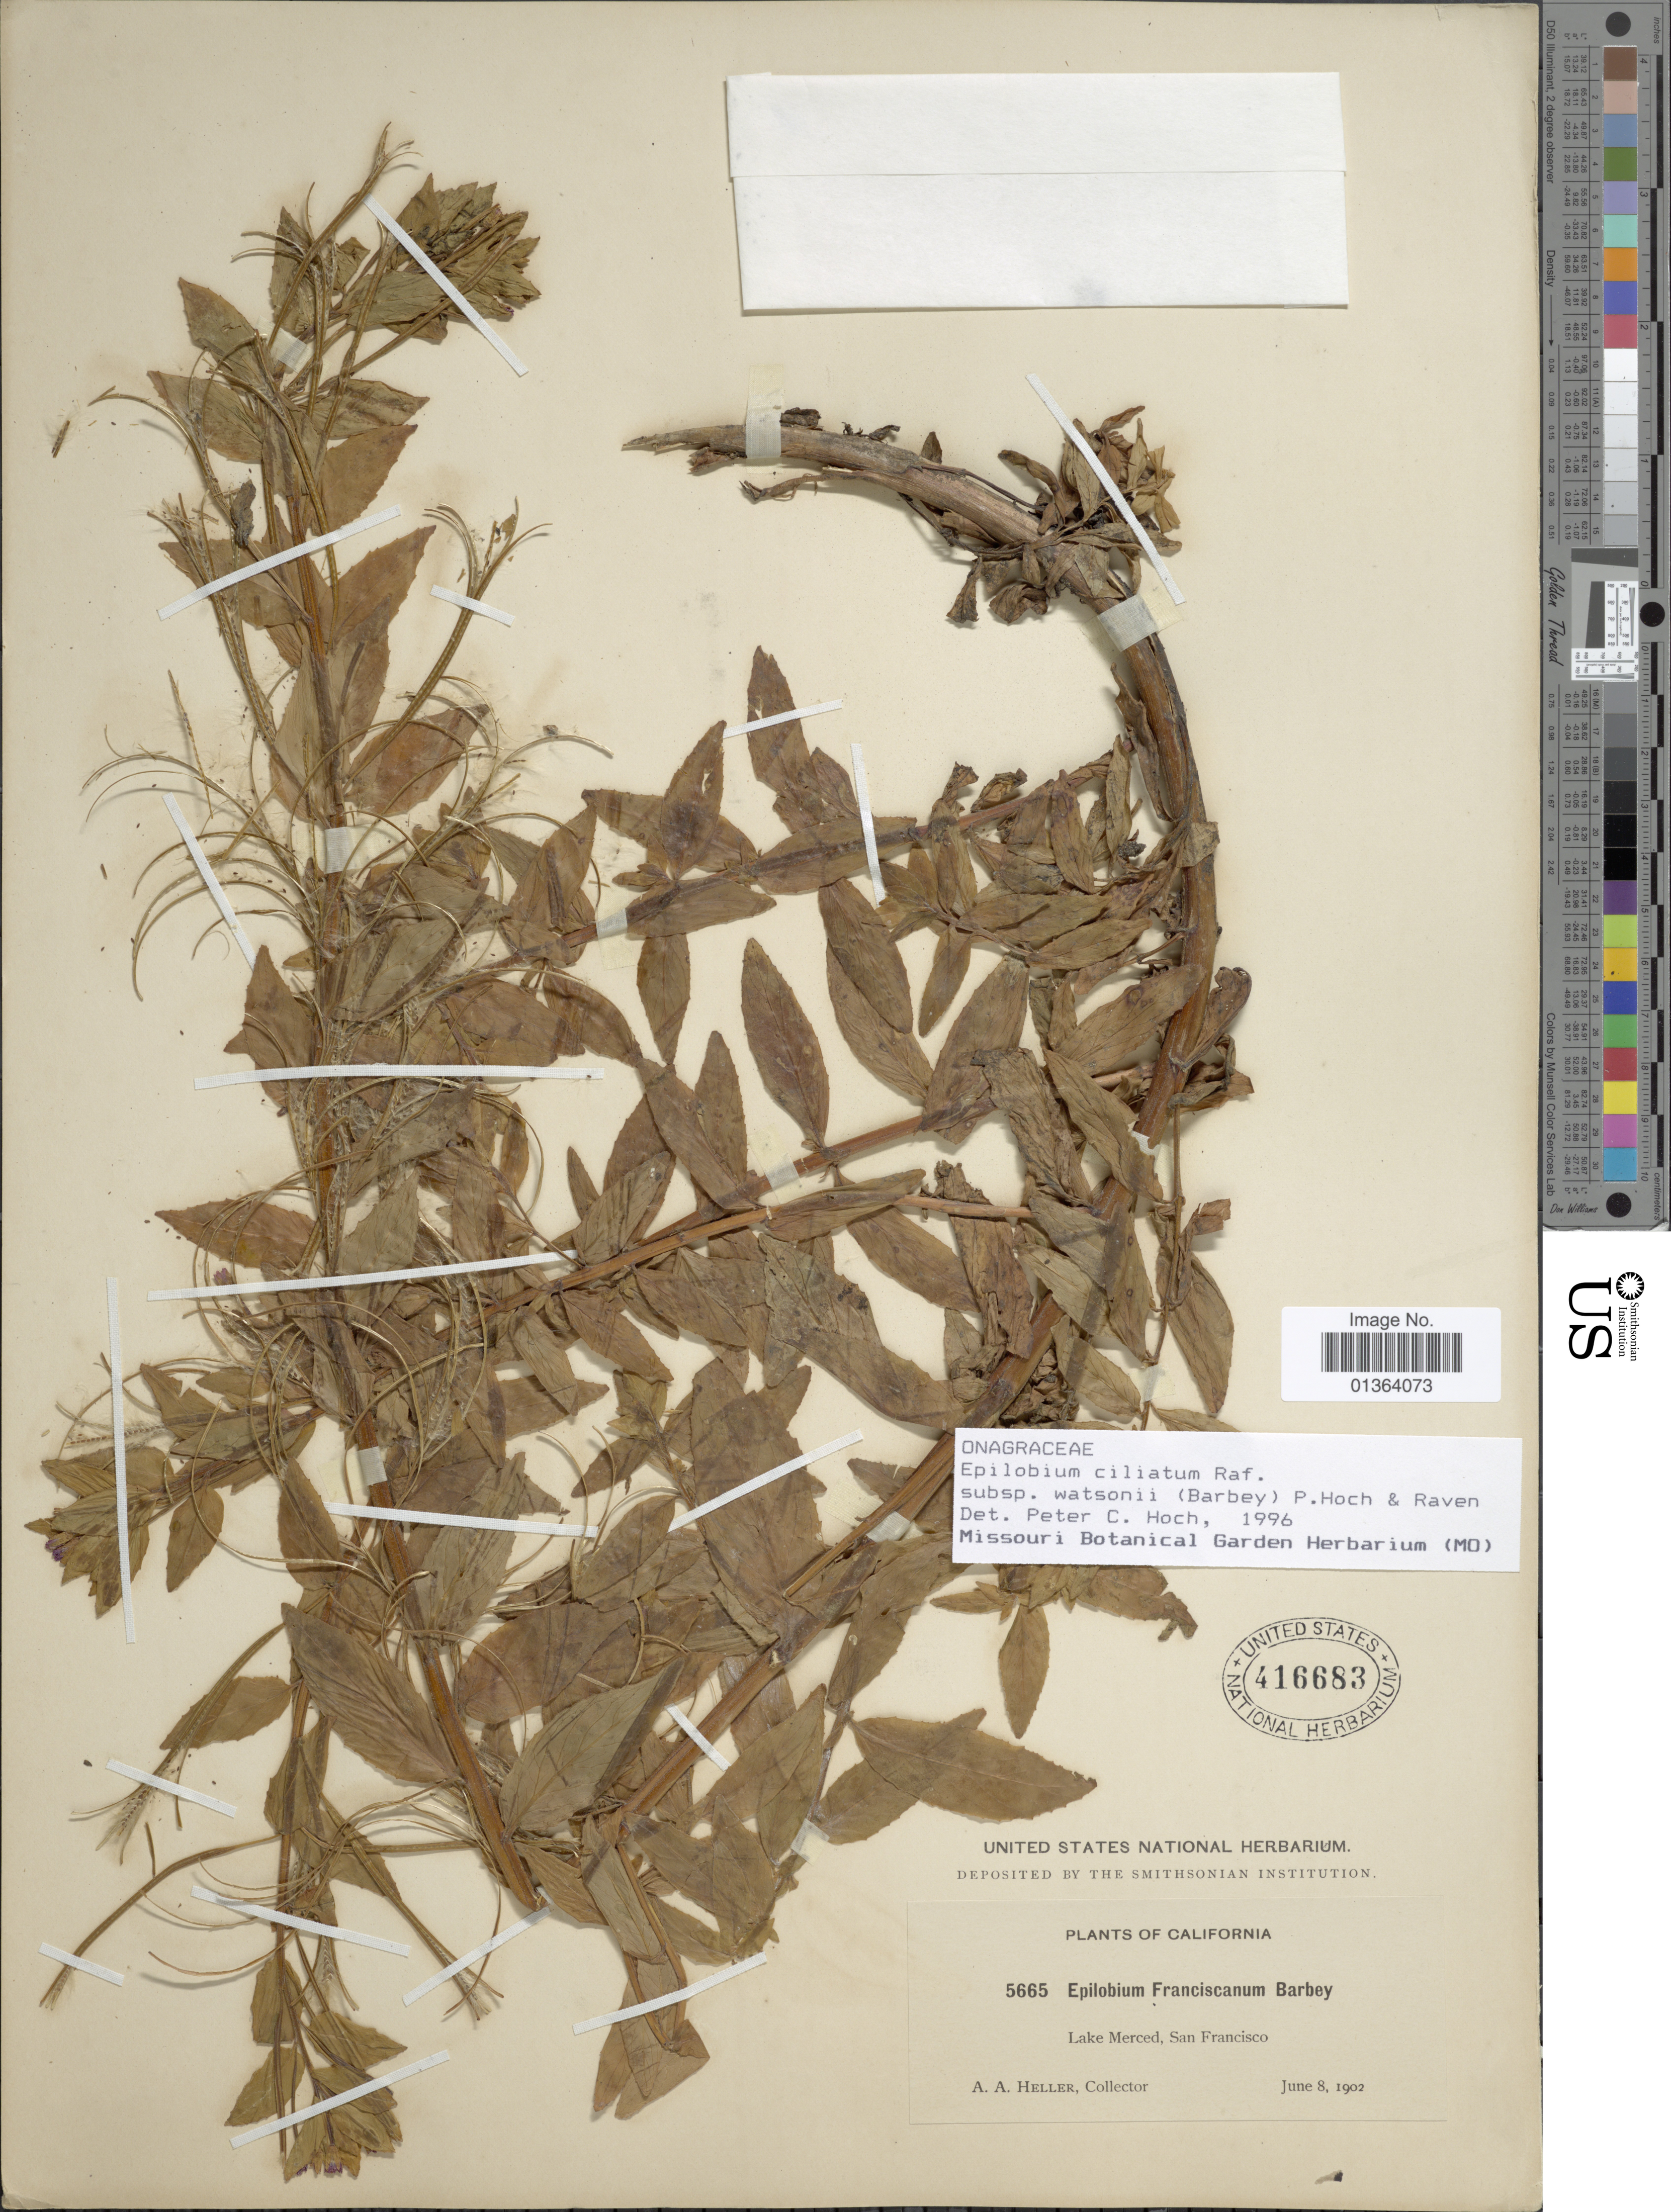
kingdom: Plantae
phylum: Tracheophyta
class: Magnoliopsida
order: Myrtales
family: Onagraceae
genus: Epilobium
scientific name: Epilobium ciliatum subsp. watsonii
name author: (Barbey) Hoch & P.H. Raven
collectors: A. A. Heller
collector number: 5665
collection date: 1902-06-08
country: United States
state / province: California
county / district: San Francisco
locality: Lake Merced, San Francisco.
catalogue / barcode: US 416683